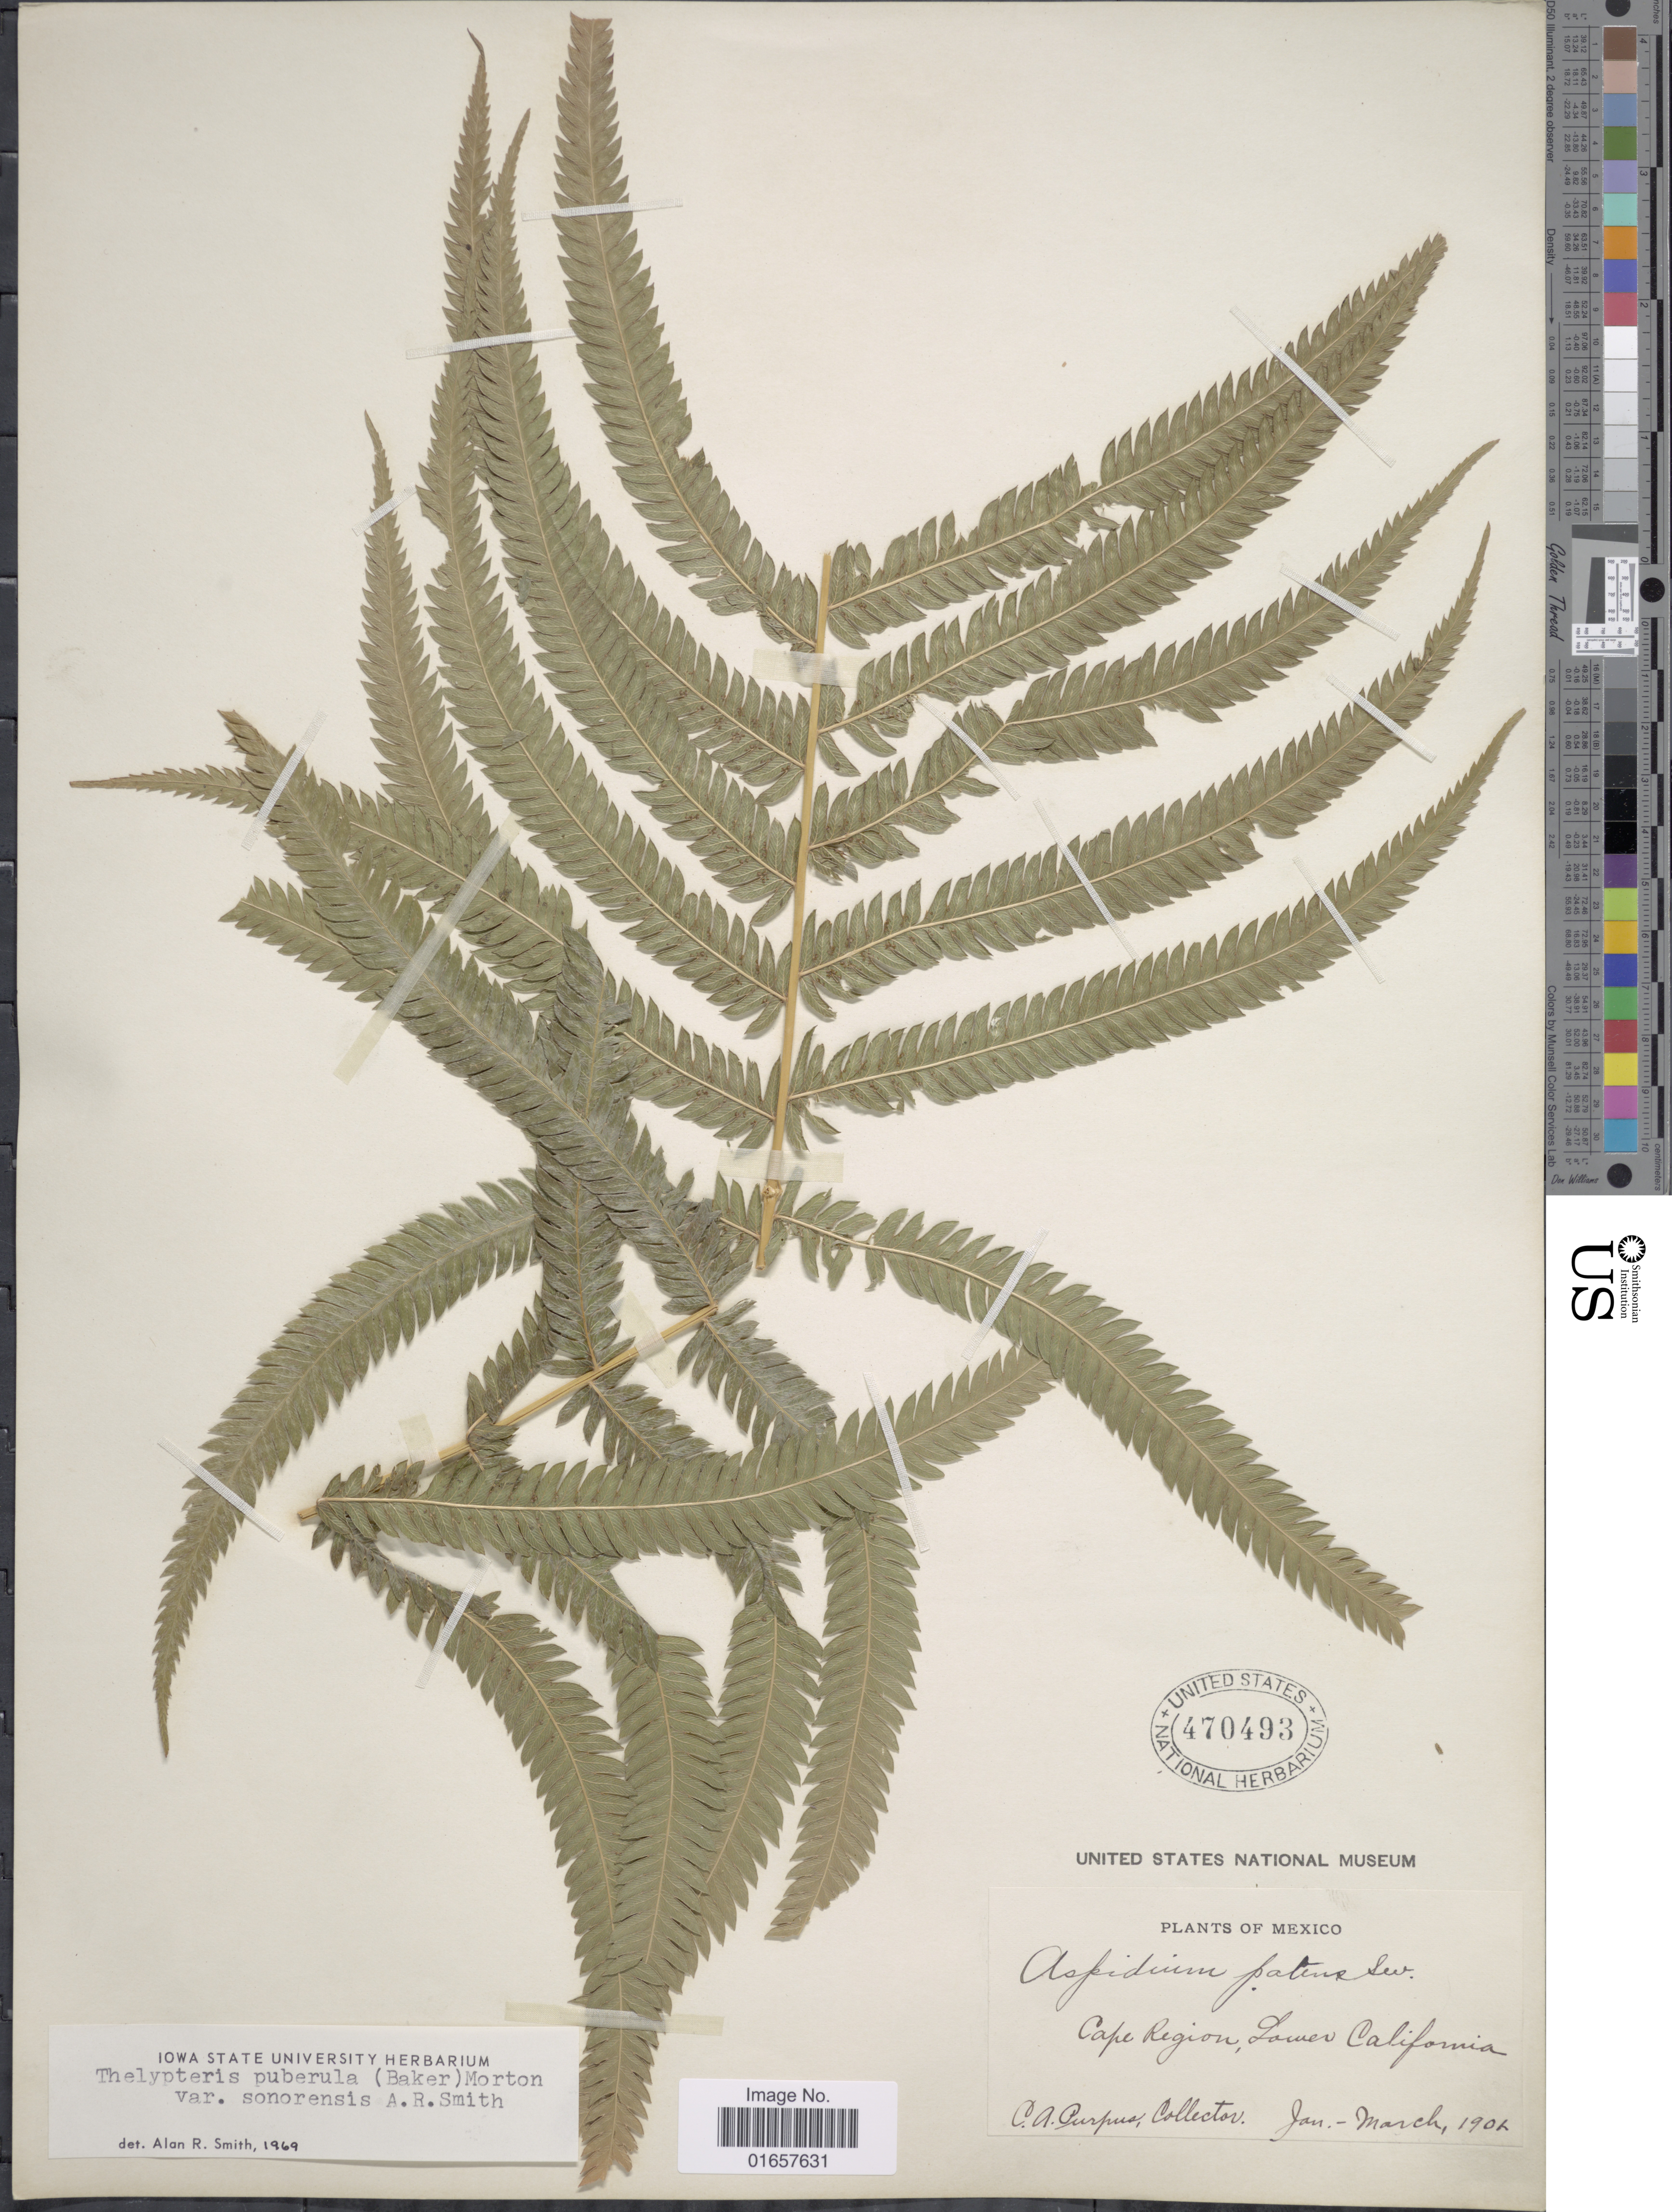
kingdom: Plantae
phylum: Tracheophyta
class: Polypodiopsida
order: Polypodiales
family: Thelypteridaceae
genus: Christella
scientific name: Christella puberula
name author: (Baker) Á. Löve & D. Löve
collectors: C. A. Purpus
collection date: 1902-01/1902-03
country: Mexico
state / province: Baja California Sur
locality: Mexico, Cape Region, Lower California.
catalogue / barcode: US 470493